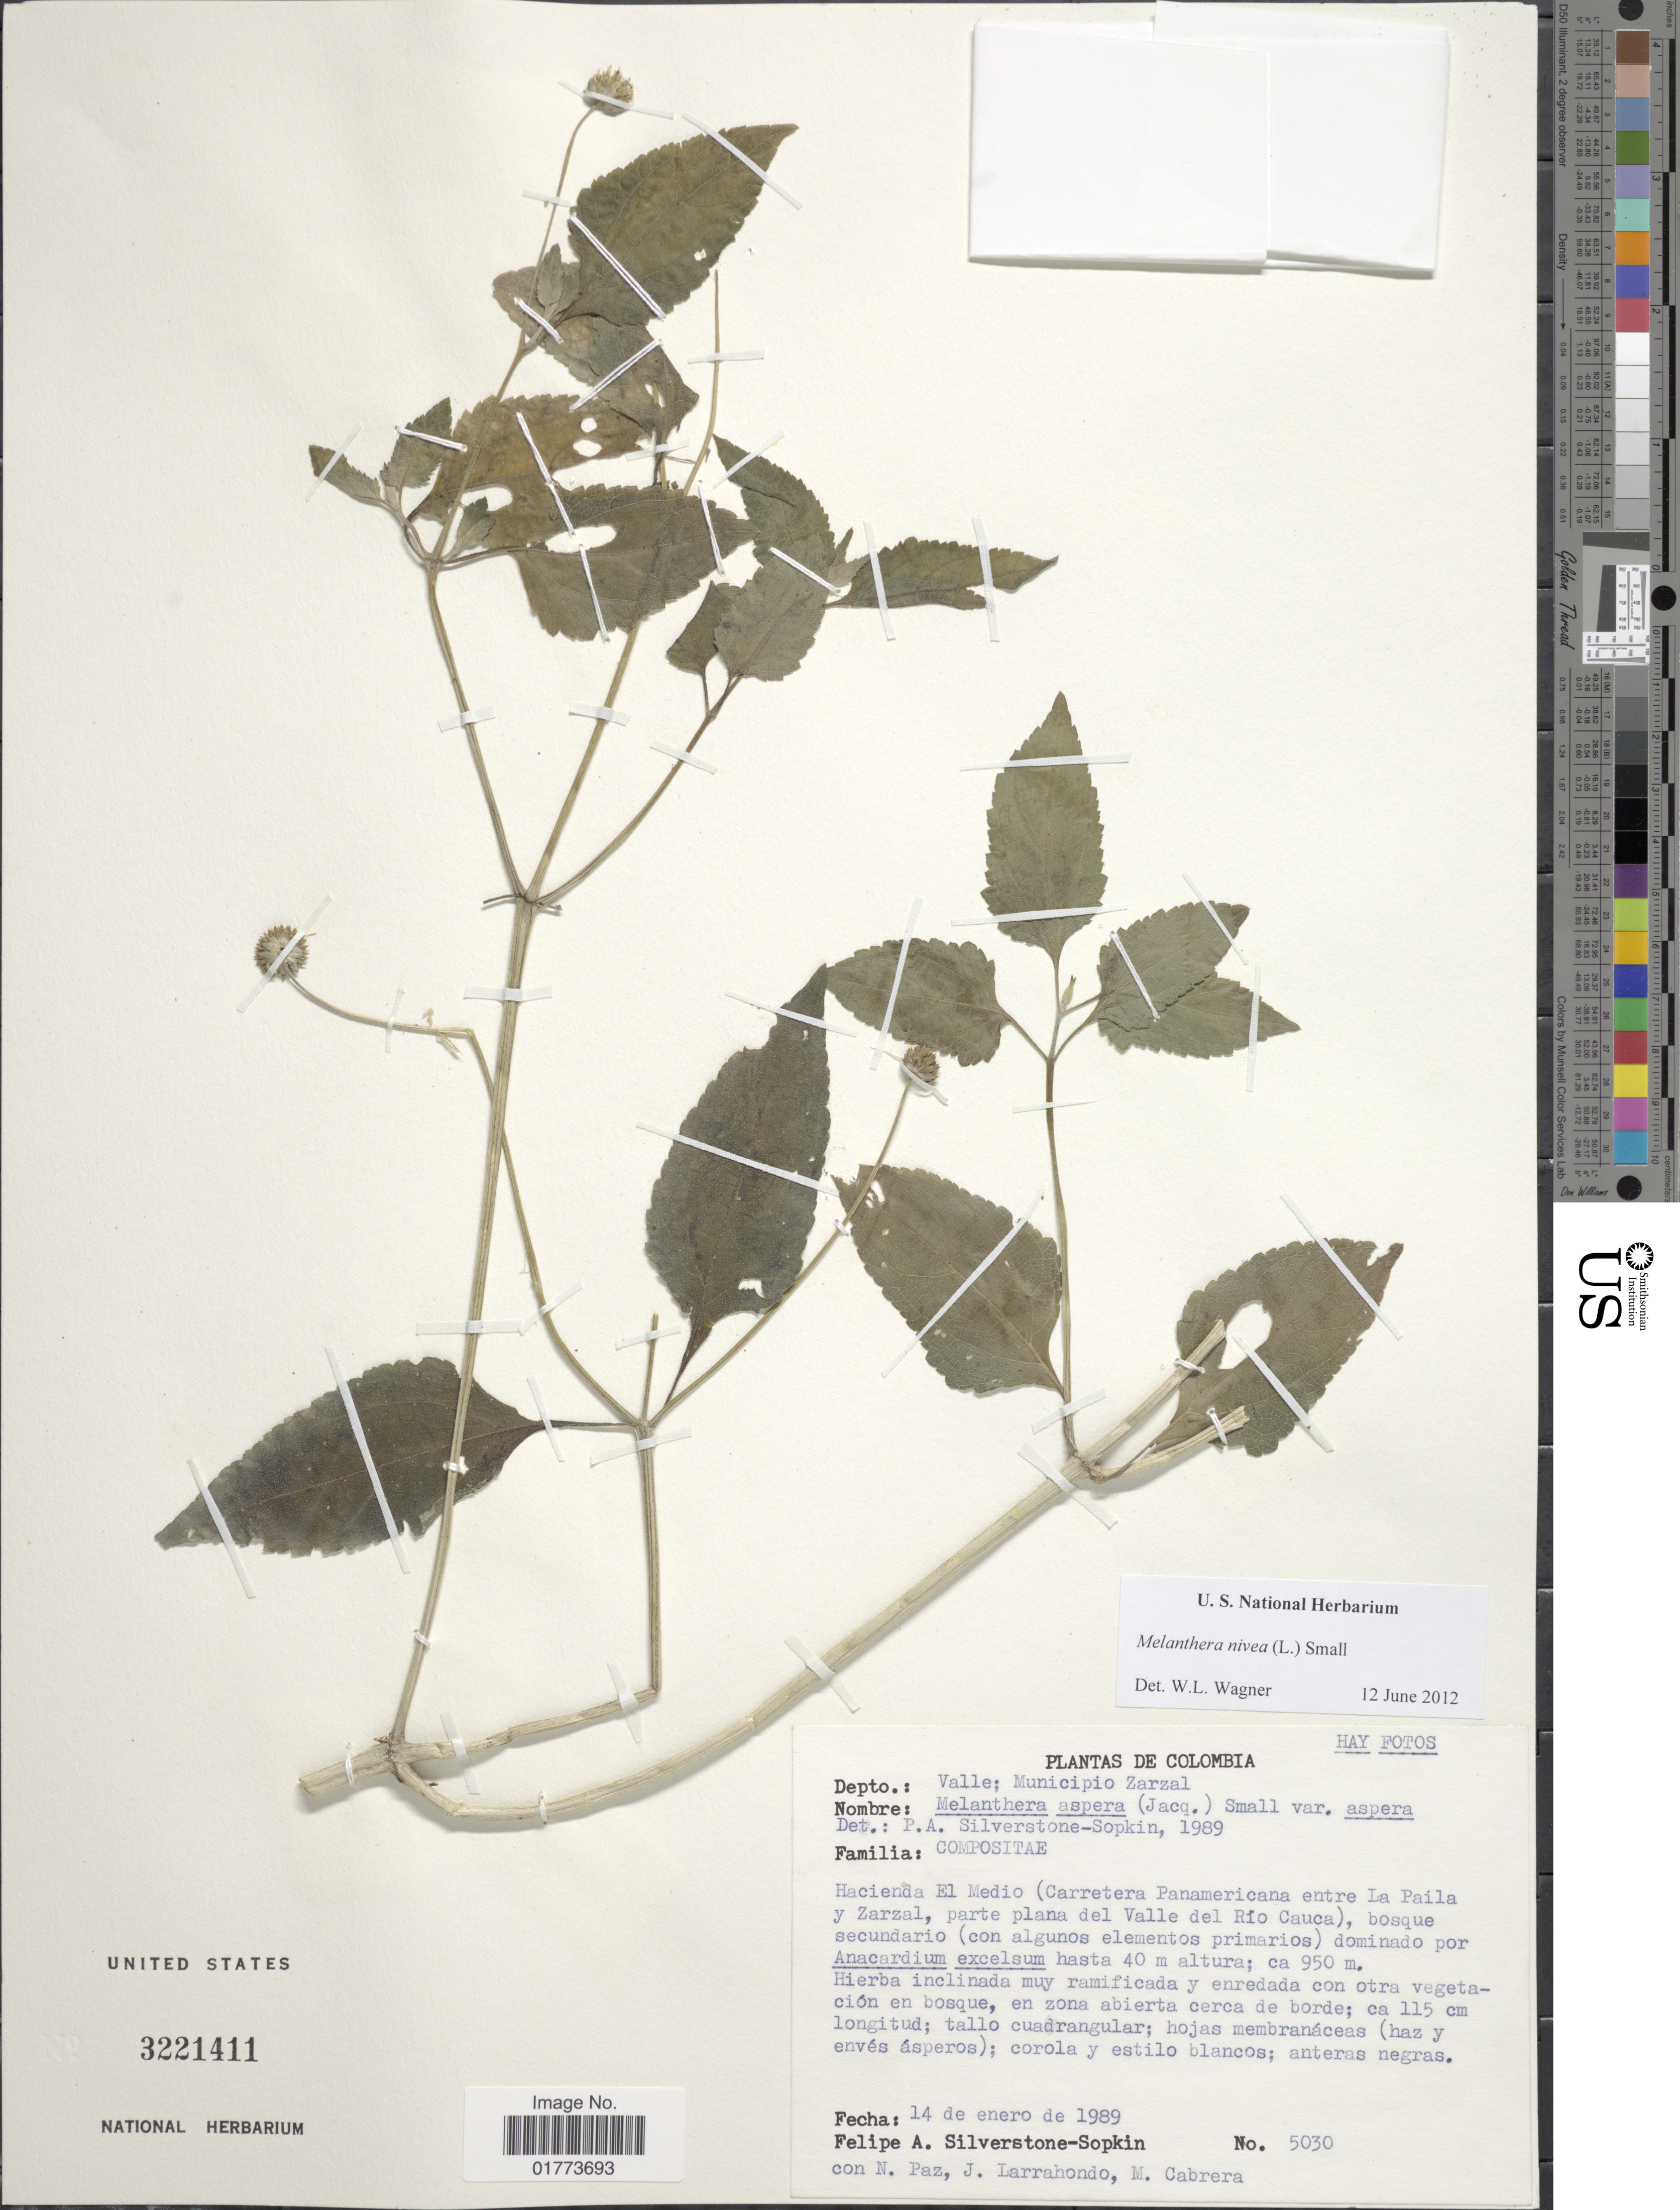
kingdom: Plantae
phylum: Tracheophyta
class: Magnoliopsida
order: Asterales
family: Asteraceae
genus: Melanthera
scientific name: Melanthera nivea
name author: (L.) Small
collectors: P. A. Silverstone-Sopkin, N. Paz, J. Larrahondo & M. Cabrera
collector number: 5030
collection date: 1989-01-14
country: Colombia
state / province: Valle del Cauca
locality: Depto.: Valle del Cauca; Municipio Zarzal. Hacienda El Medio (Carretera Panamericana entre La Paila y Zarzal, parte plana del Valle del Rio Cauca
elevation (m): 950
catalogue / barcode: US 3221411